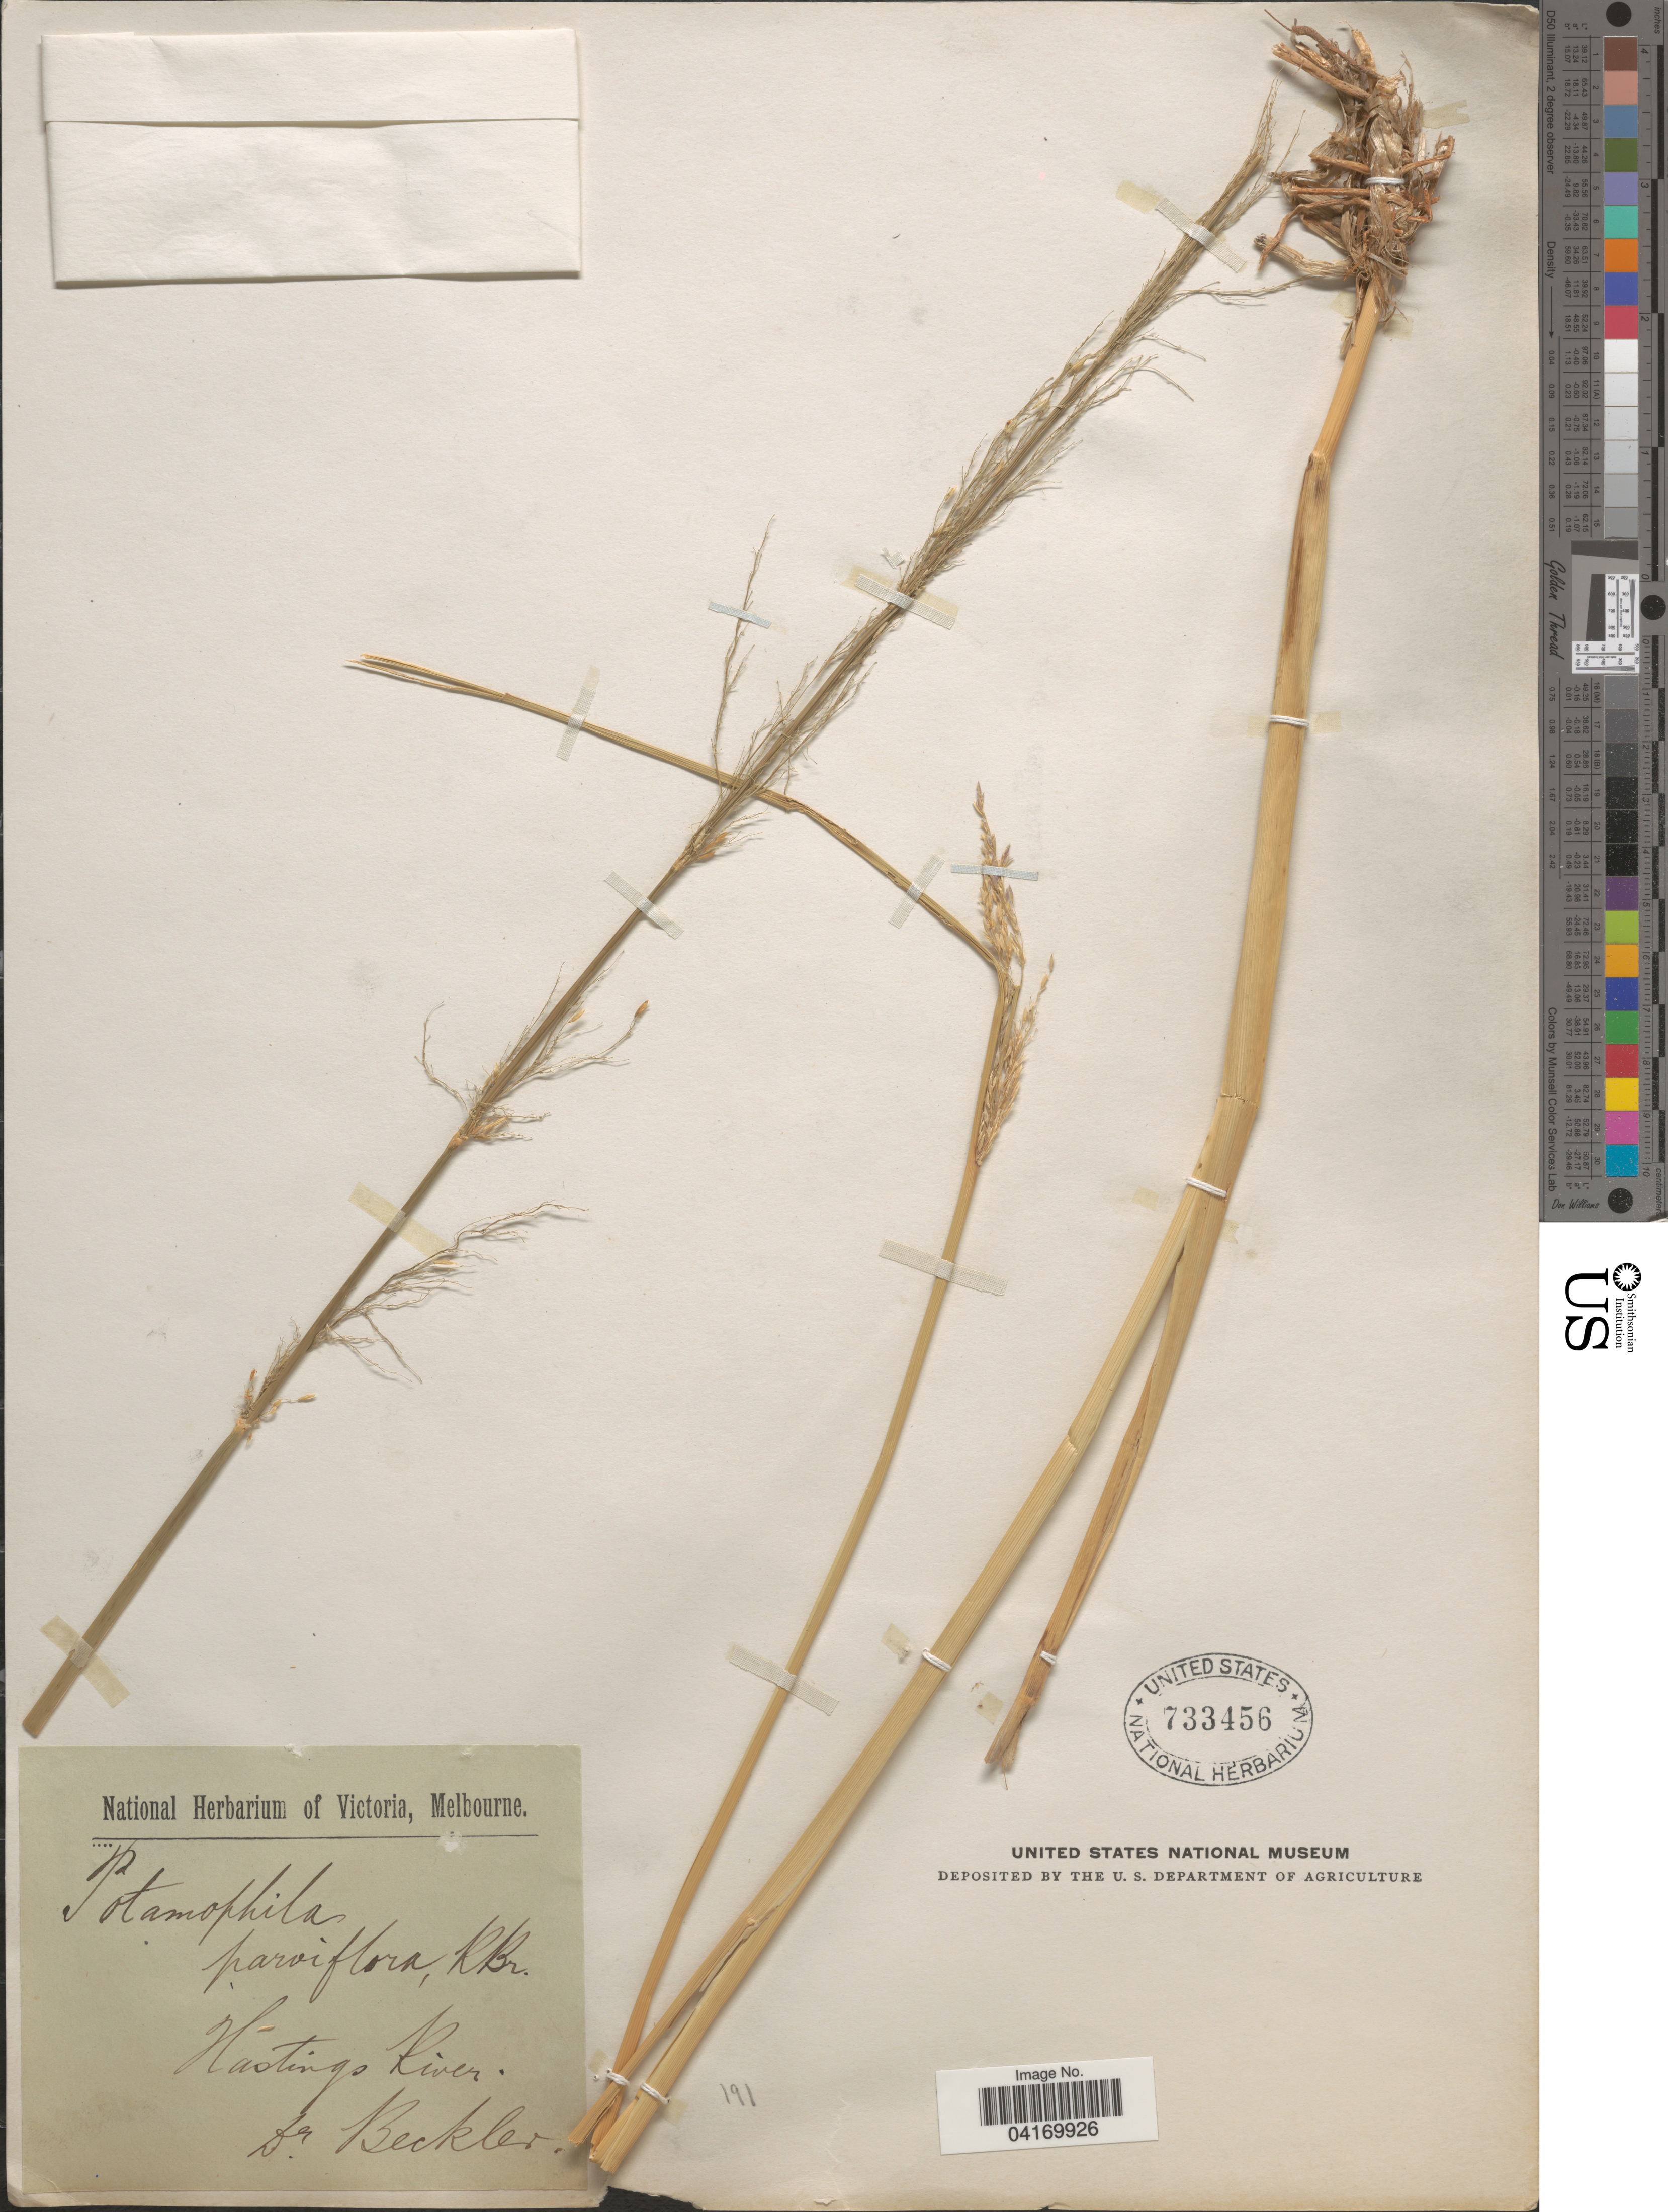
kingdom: Plantae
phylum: Tracheophyta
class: Liliopsida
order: Poales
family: Poaceae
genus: Potamophila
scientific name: Potamophila parviflora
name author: R. Br.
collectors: Beckler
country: Australia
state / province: New South Wales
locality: Hastings River.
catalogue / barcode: US 733456